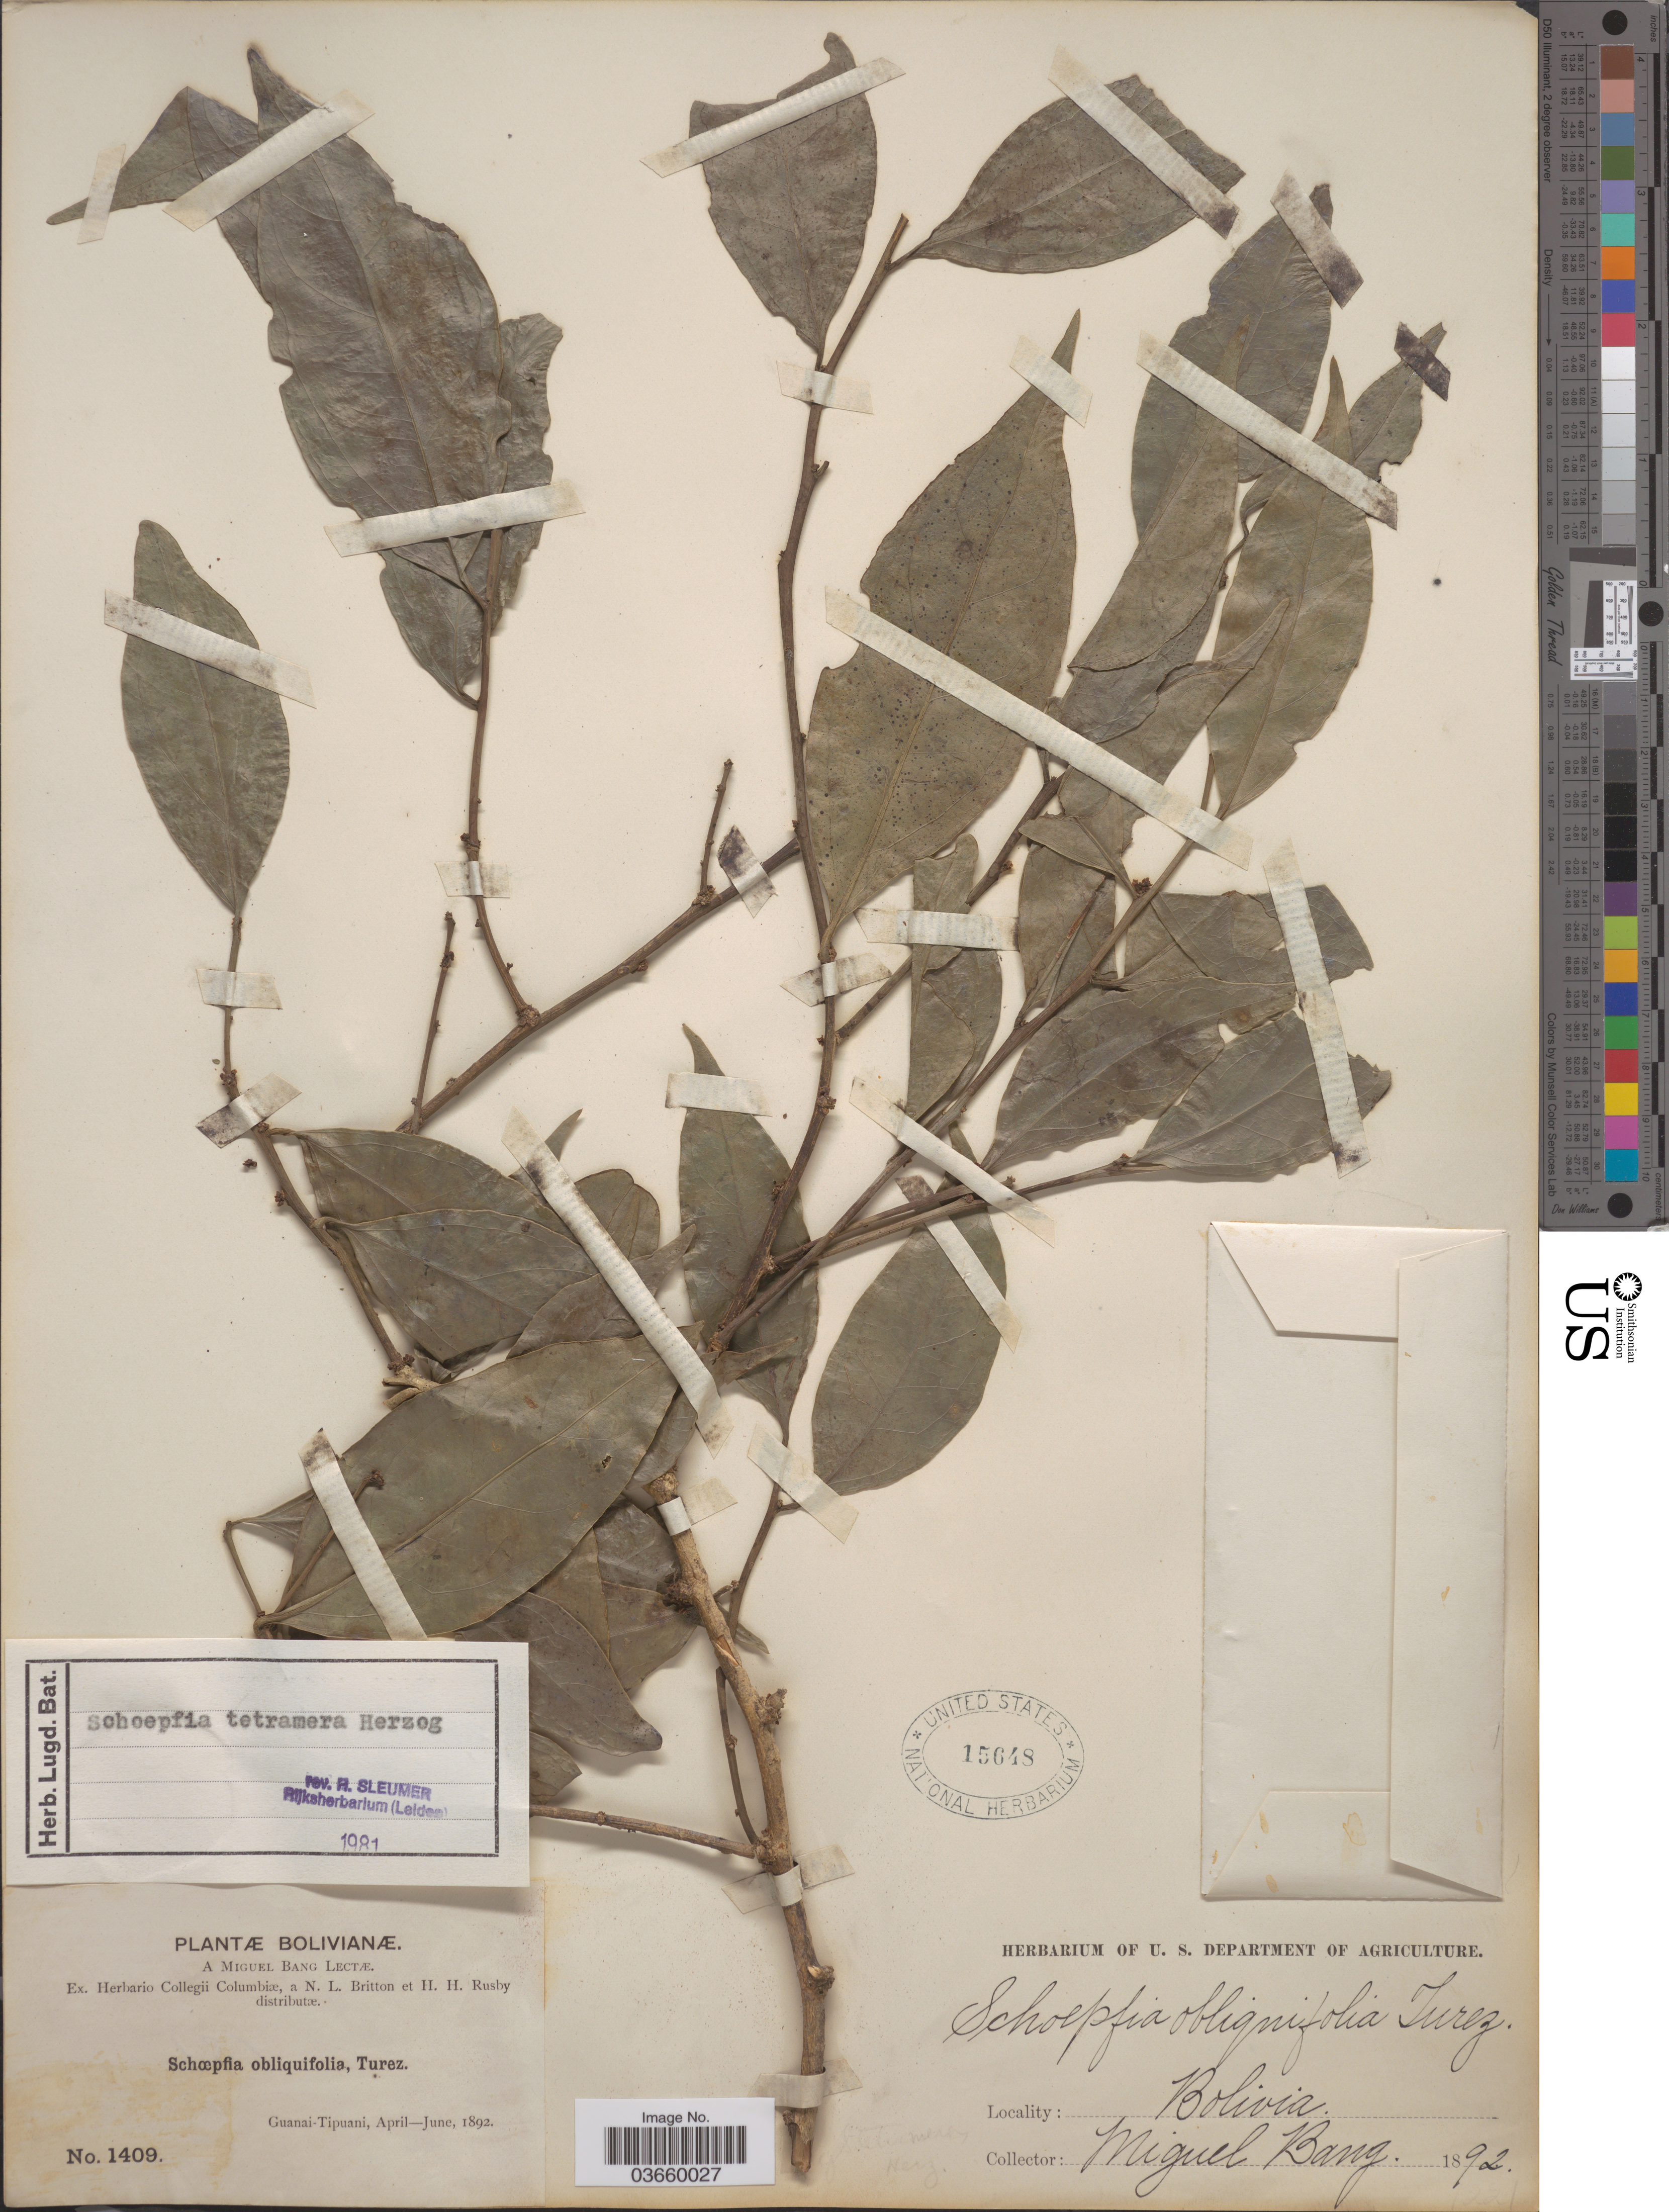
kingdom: Plantae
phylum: Tracheophyta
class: Magnoliopsida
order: Santalales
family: Schoepfiaceae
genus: Schoepfia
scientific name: Schoepfia tetramera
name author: Herzog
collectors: M. Bang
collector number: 1409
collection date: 1892-04/1892-06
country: Bolivia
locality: Guanai-Tipuani.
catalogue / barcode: US 15648